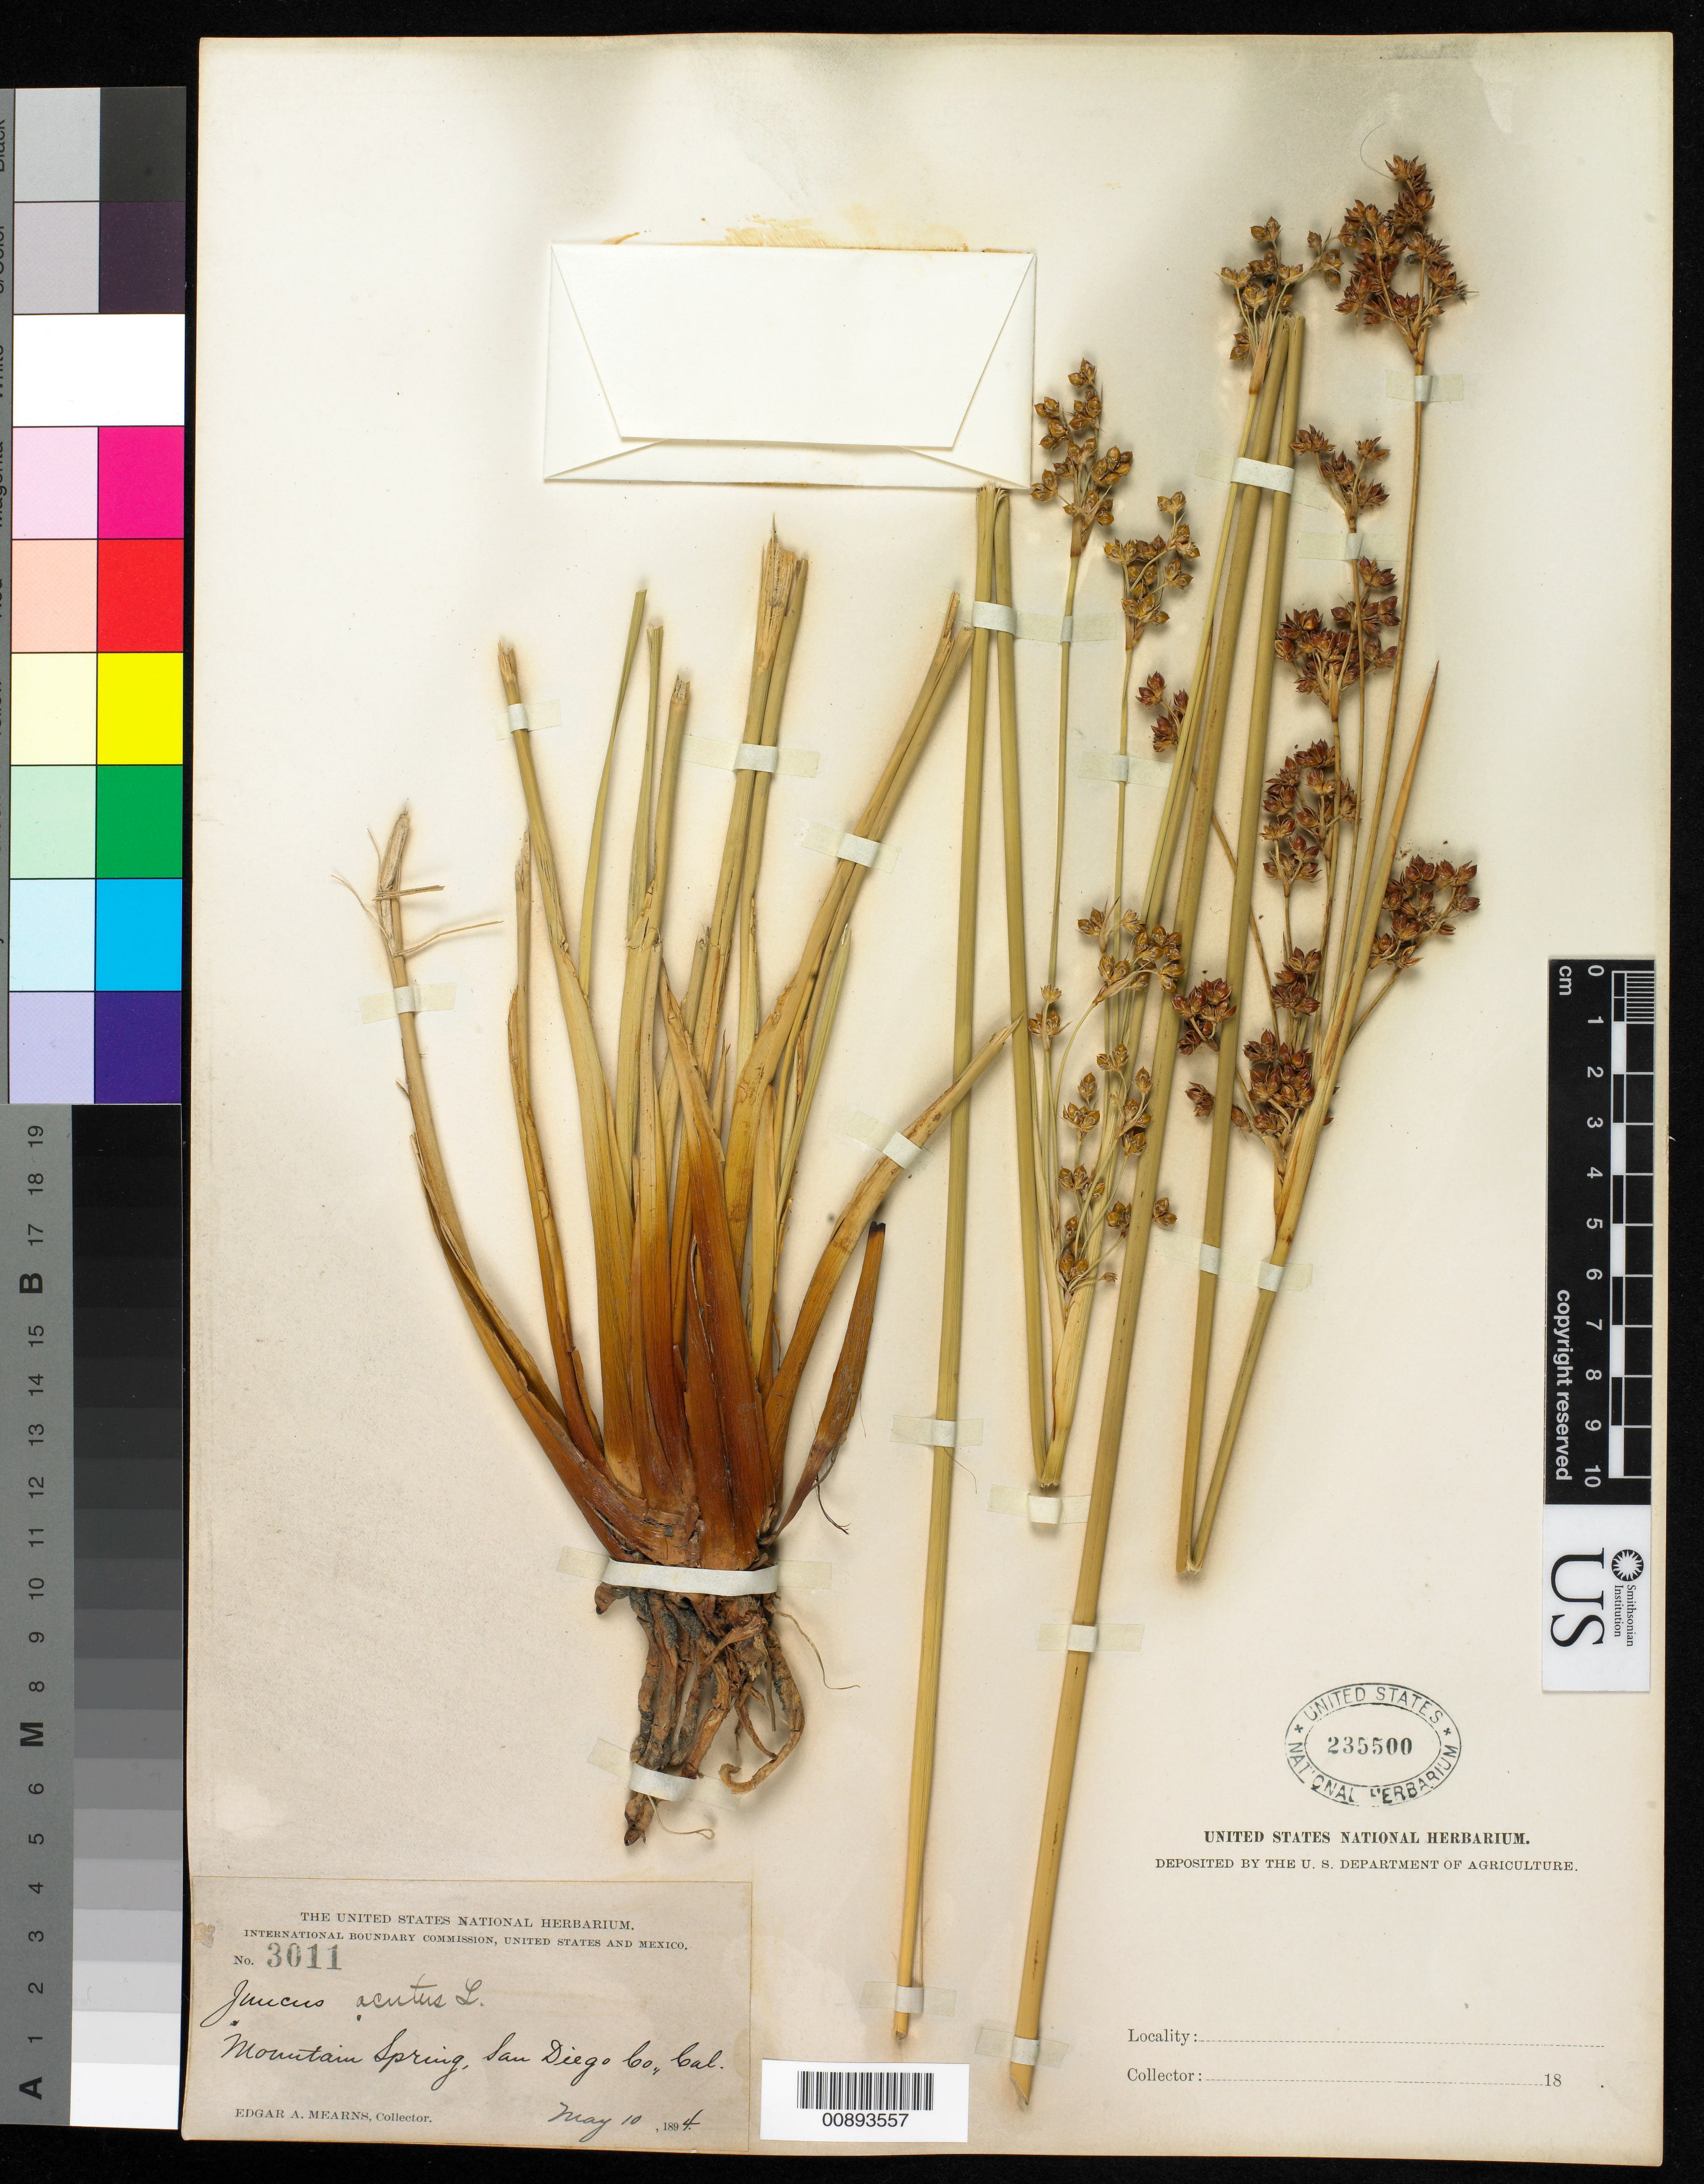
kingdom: Plantae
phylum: Tracheophyta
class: Liliopsida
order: Poales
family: Juncaceae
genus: Juncus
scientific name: Juncus acutus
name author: L.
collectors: E. A. Mearns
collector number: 3011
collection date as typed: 10 May 1894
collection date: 1894-05-10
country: United States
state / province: California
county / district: San Diego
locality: Mountain Spring, San Diego County, California.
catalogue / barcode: US 235500